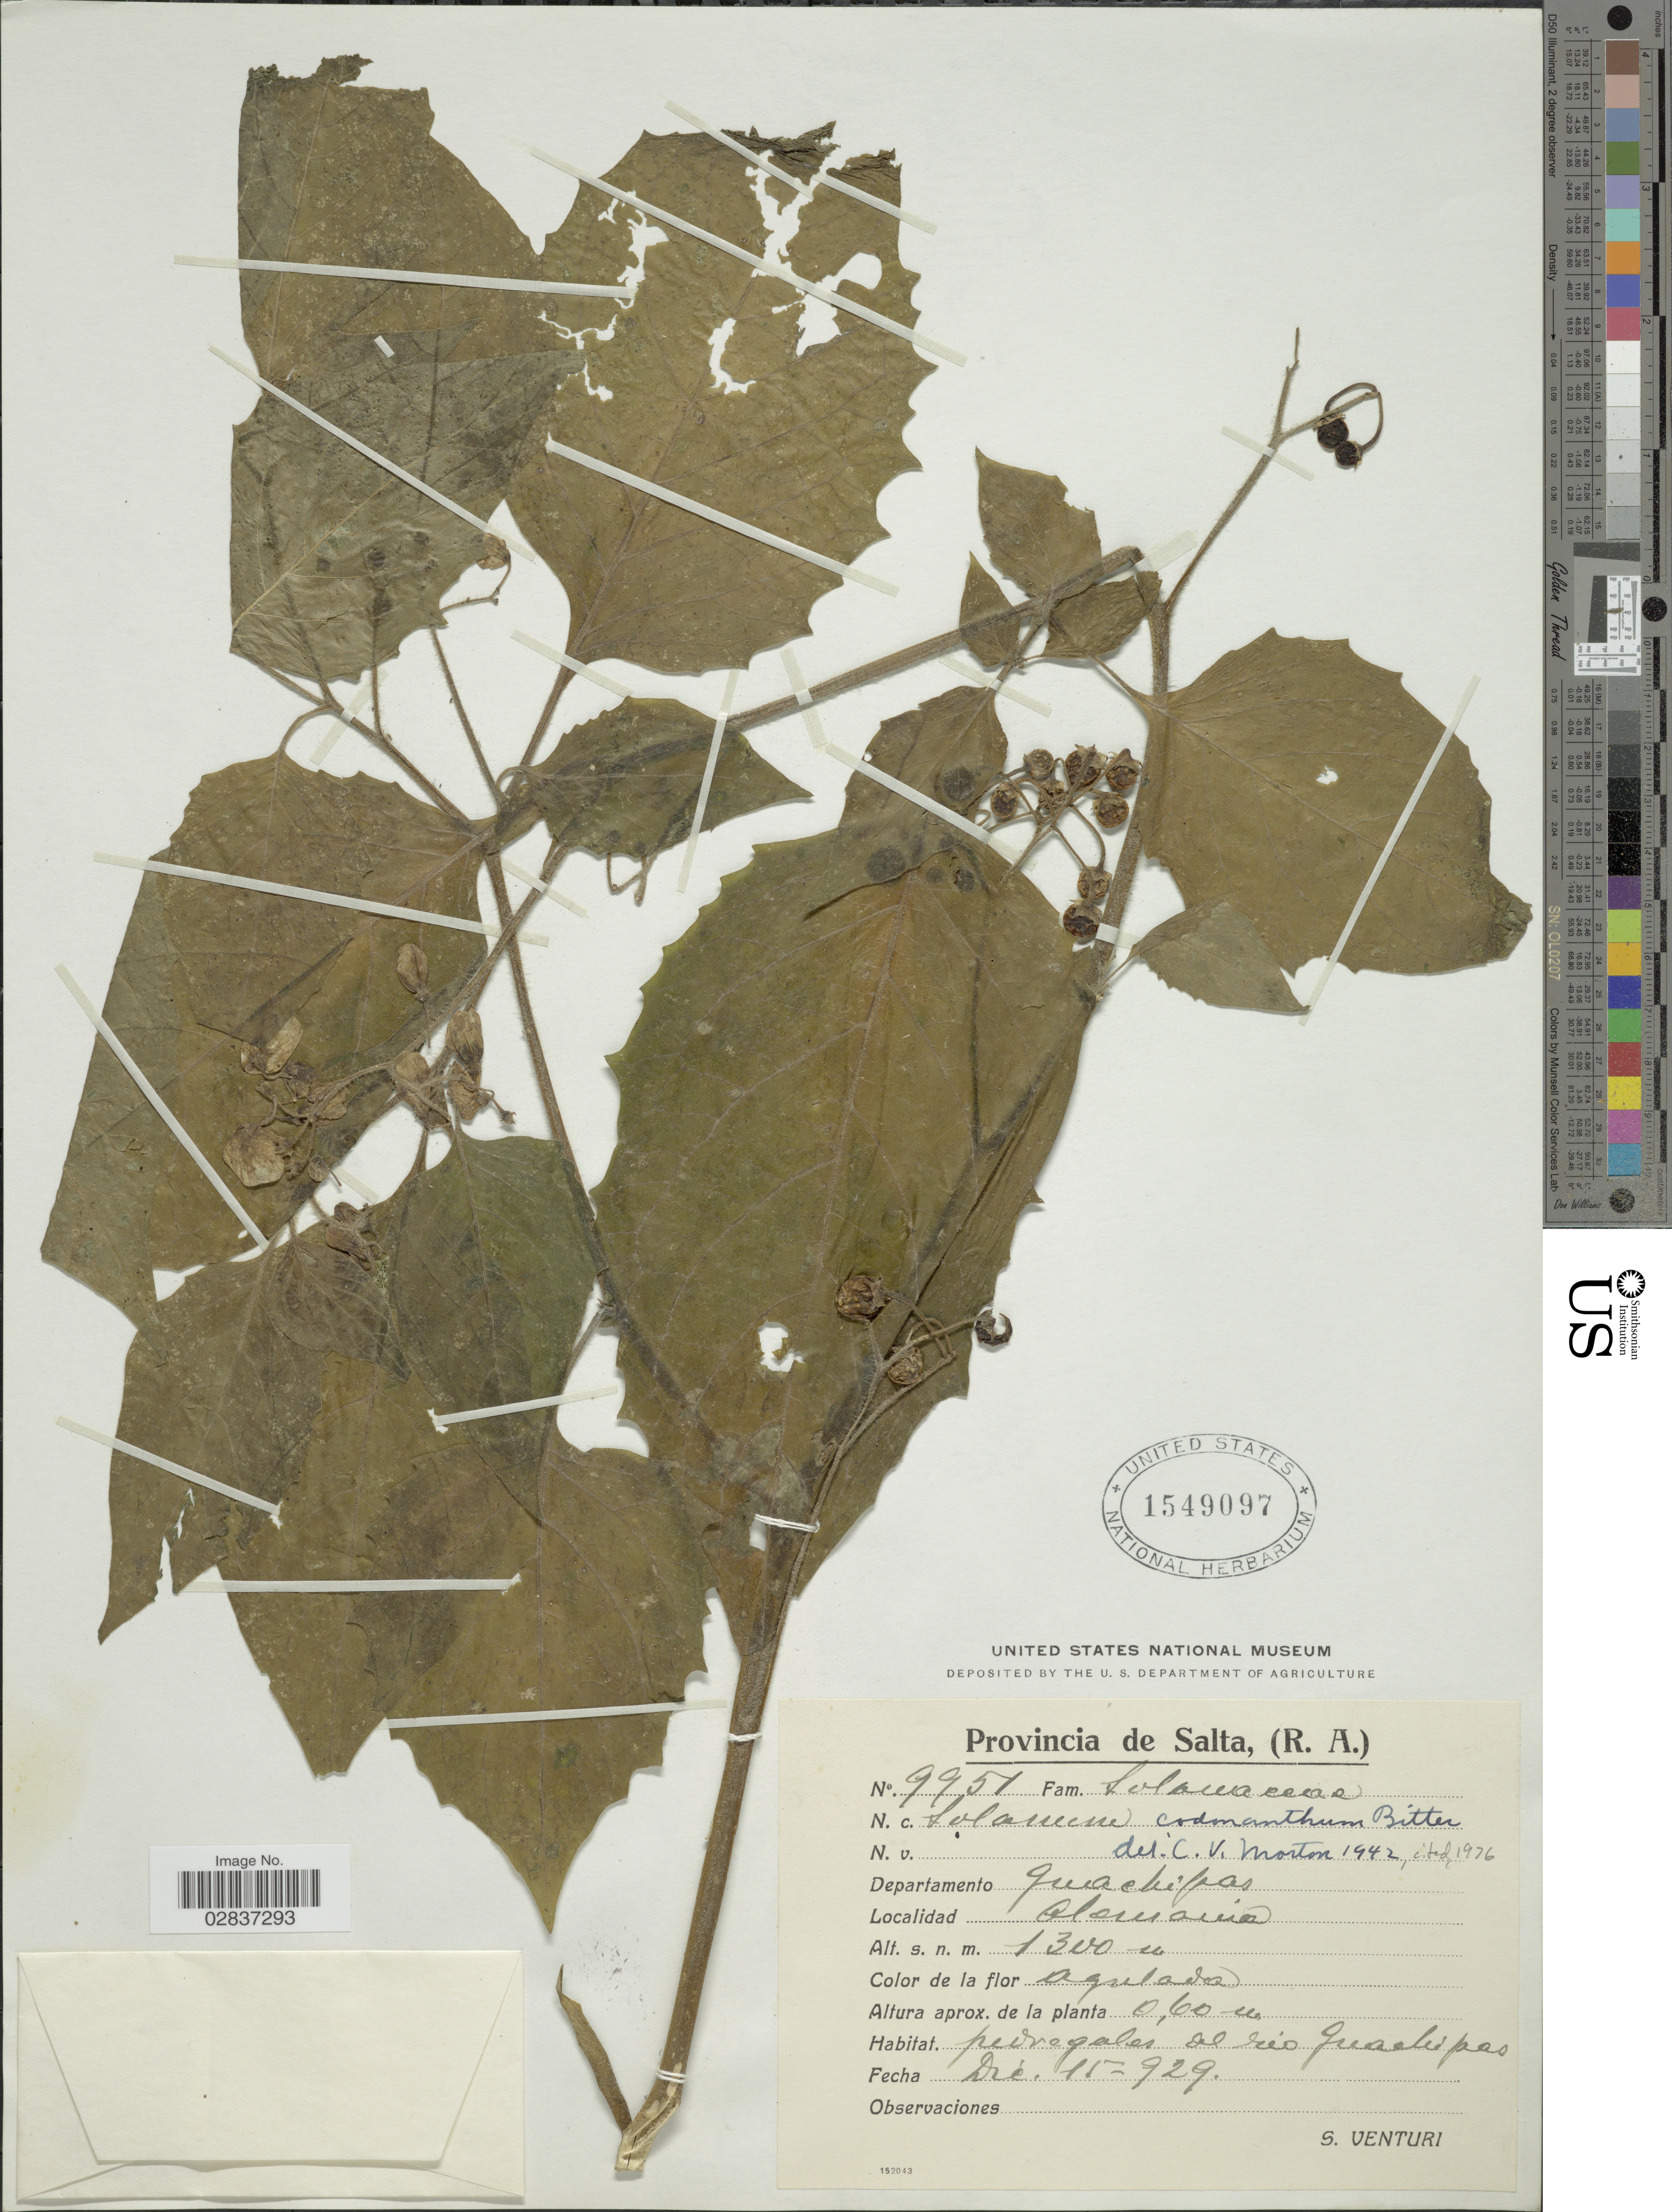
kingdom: Plantae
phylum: Tracheophyta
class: Magnoliopsida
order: Solanales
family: Solanaceae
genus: Solanum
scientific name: Solanum codonanthum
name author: Bitter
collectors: S. Venturi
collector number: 9951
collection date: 1929-12-15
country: Argentina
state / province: Salta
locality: Departamento Guachipas, Alemania.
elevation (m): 1300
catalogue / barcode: US 1549097